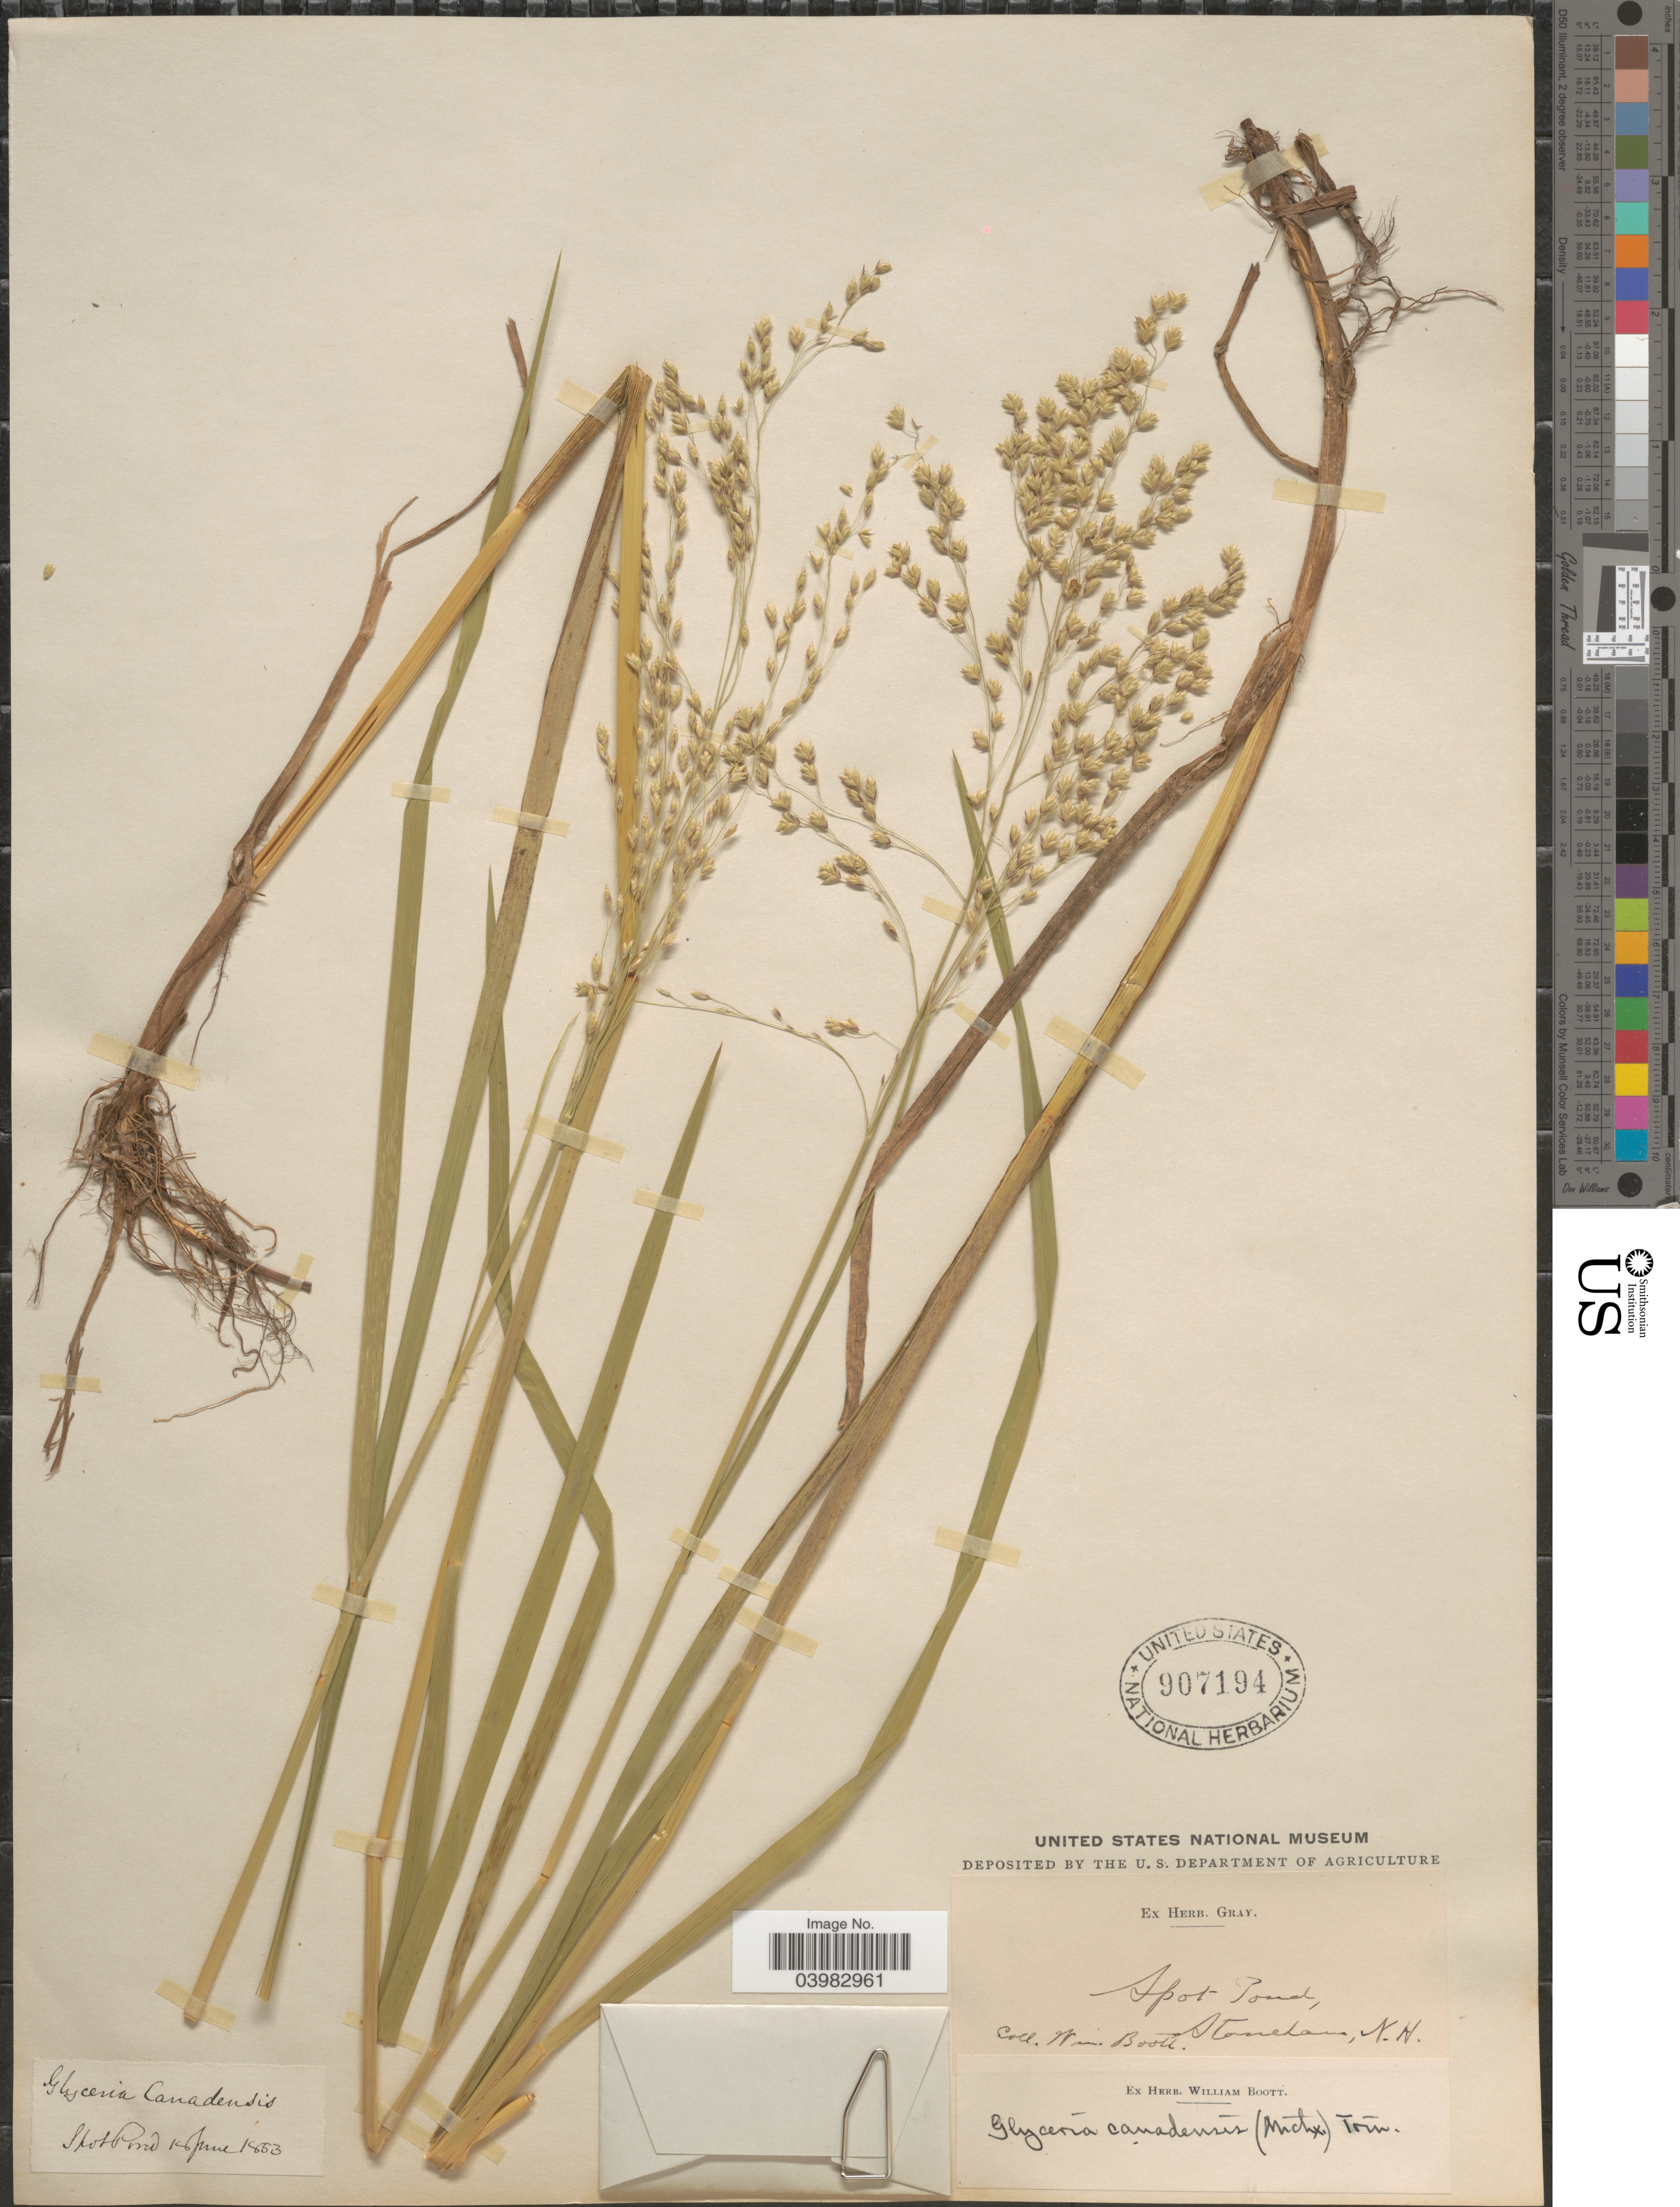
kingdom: Plantae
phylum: Tracheophyta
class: Liliopsida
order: Poales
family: Poaceae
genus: Glyceria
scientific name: Glyceria canadensis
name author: (Michx.) Trin.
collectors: W. Boott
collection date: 1853-06-18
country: United States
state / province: New Hampshire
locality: Spot Pond, Stoneham.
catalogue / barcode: US 907194